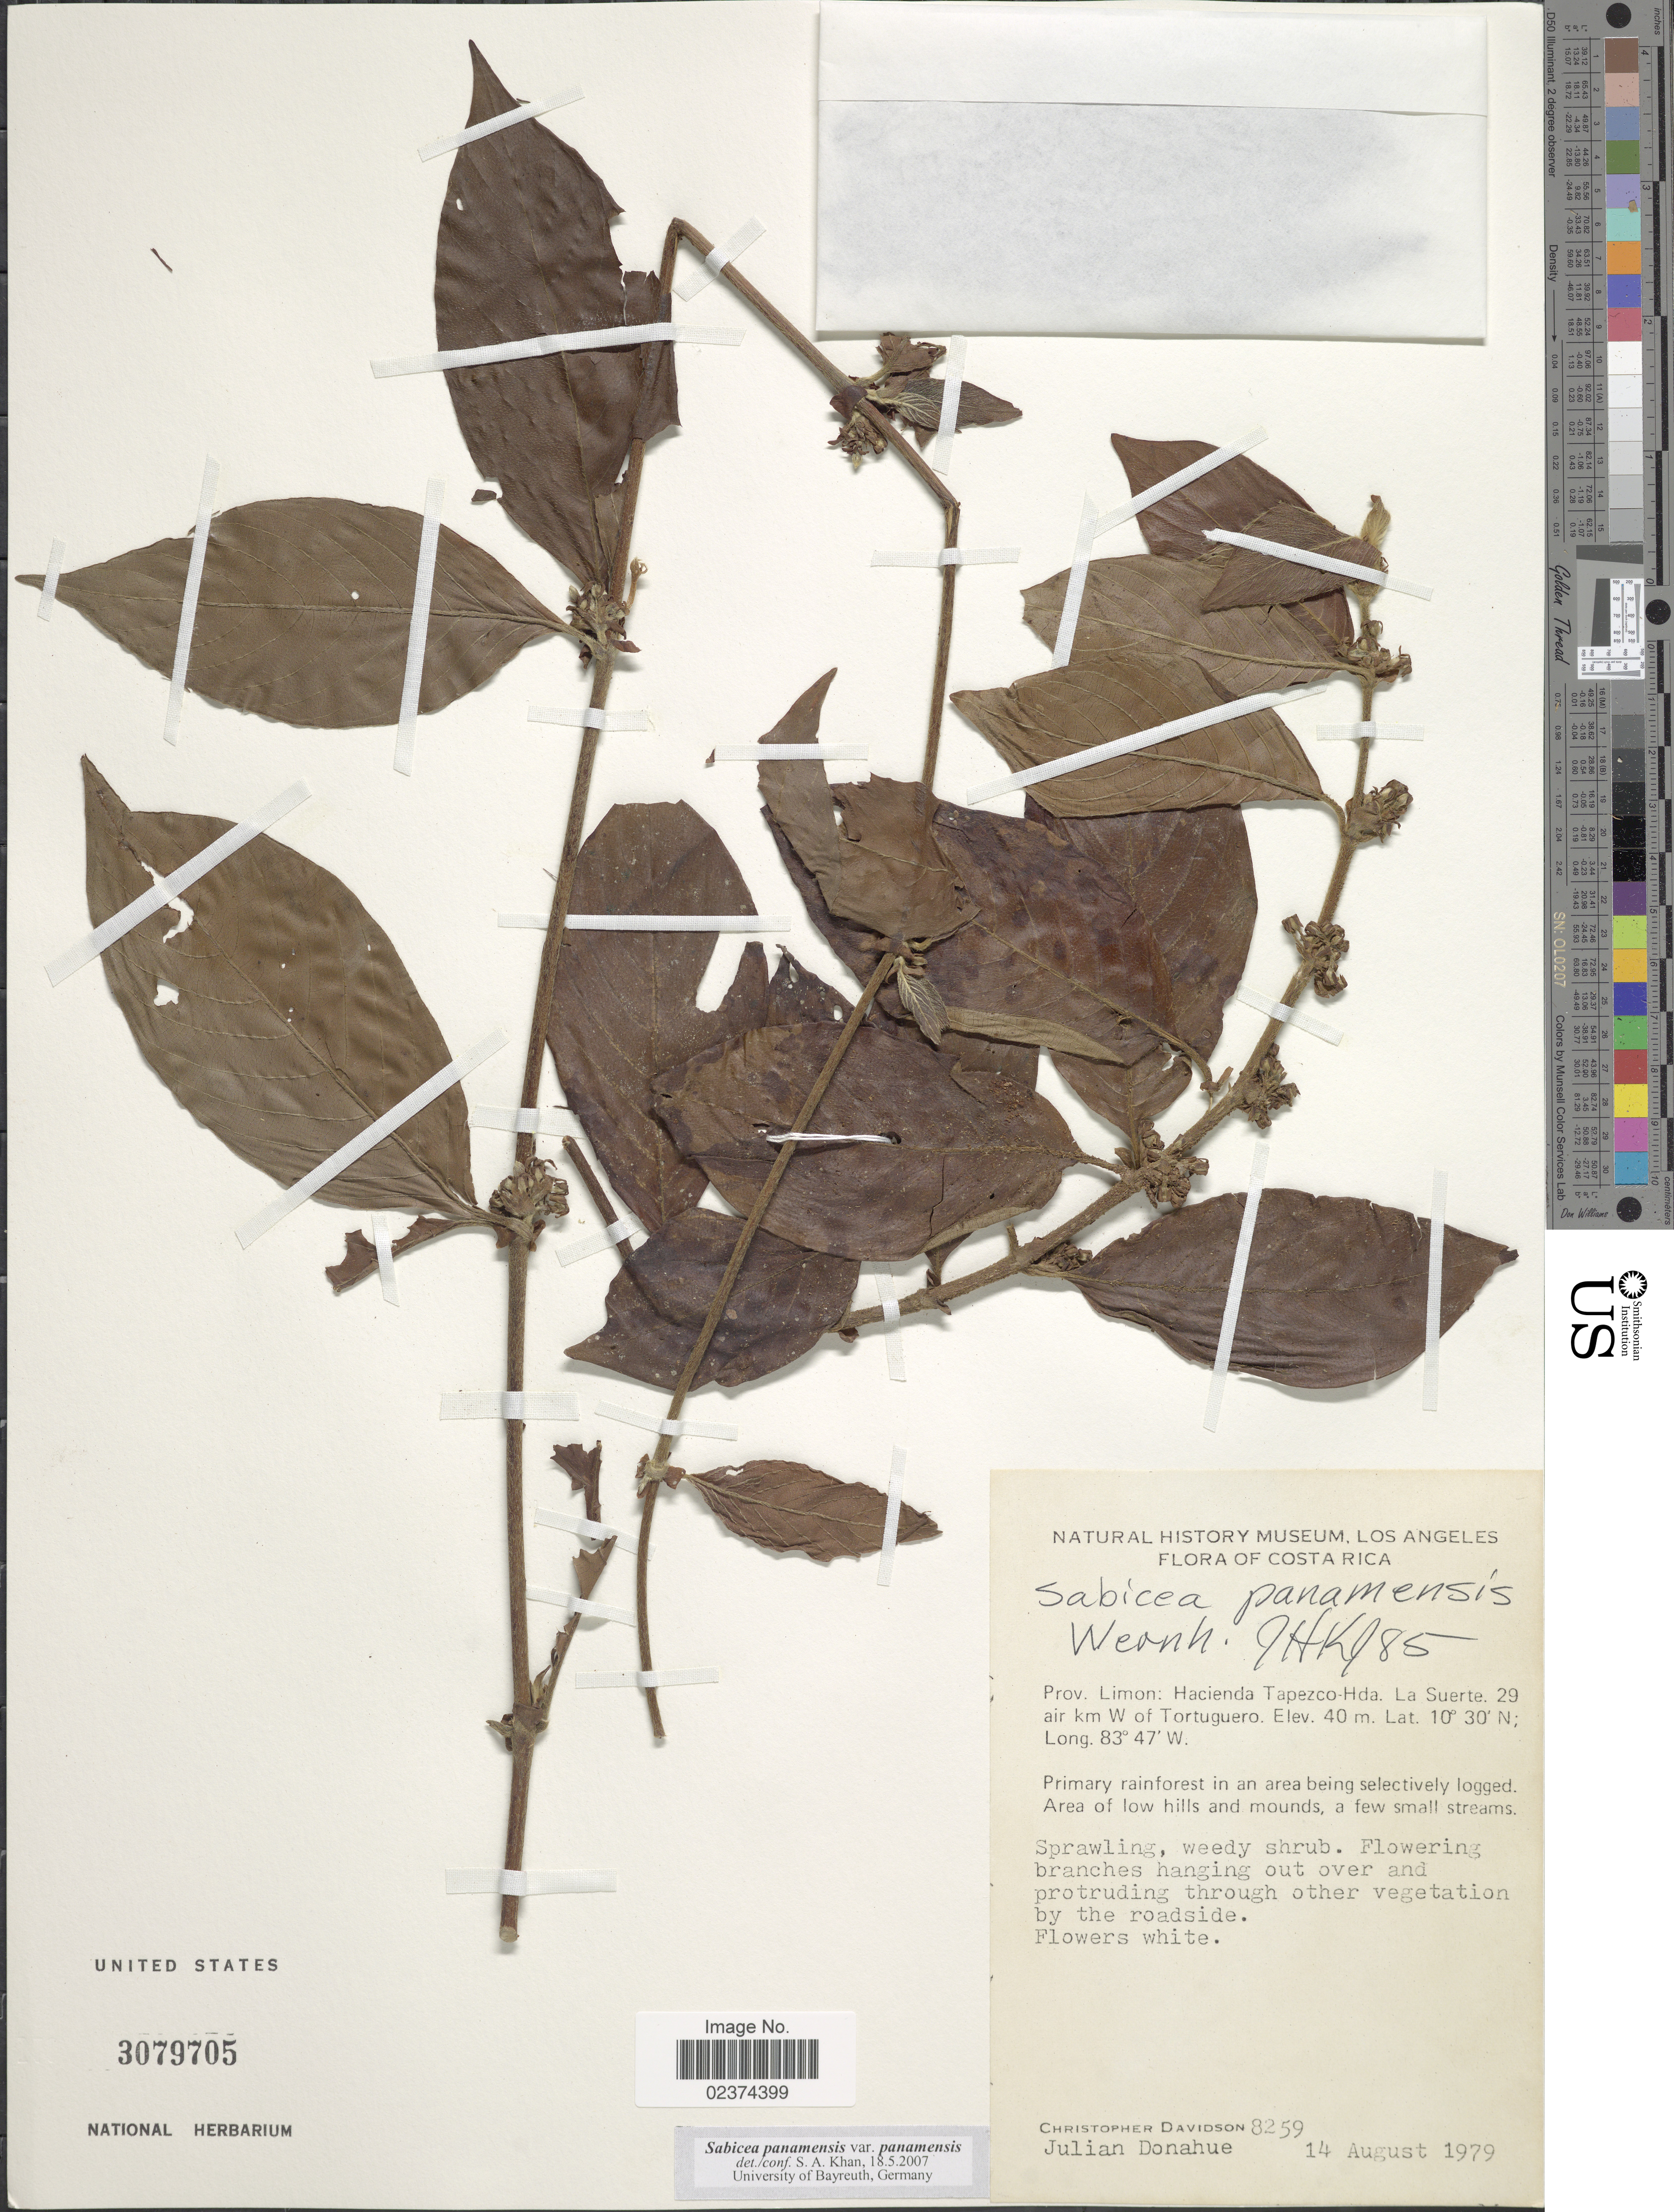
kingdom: Plantae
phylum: Tracheophyta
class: Magnoliopsida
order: Gentianales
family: Rubiaceae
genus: Sabicea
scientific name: Sabicea panamensis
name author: Wernham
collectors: C. Davidson & J. Donahue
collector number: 8259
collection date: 1979-08-14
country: Costa Rica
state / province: Limón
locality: Hacienda Tapezco-Hda. la Suerte. 29 air km W of Tortuguero. Primary rainforest in an area being selectively logged. Area of low hills and mounds, a few small stream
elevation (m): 40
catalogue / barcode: US 3079705